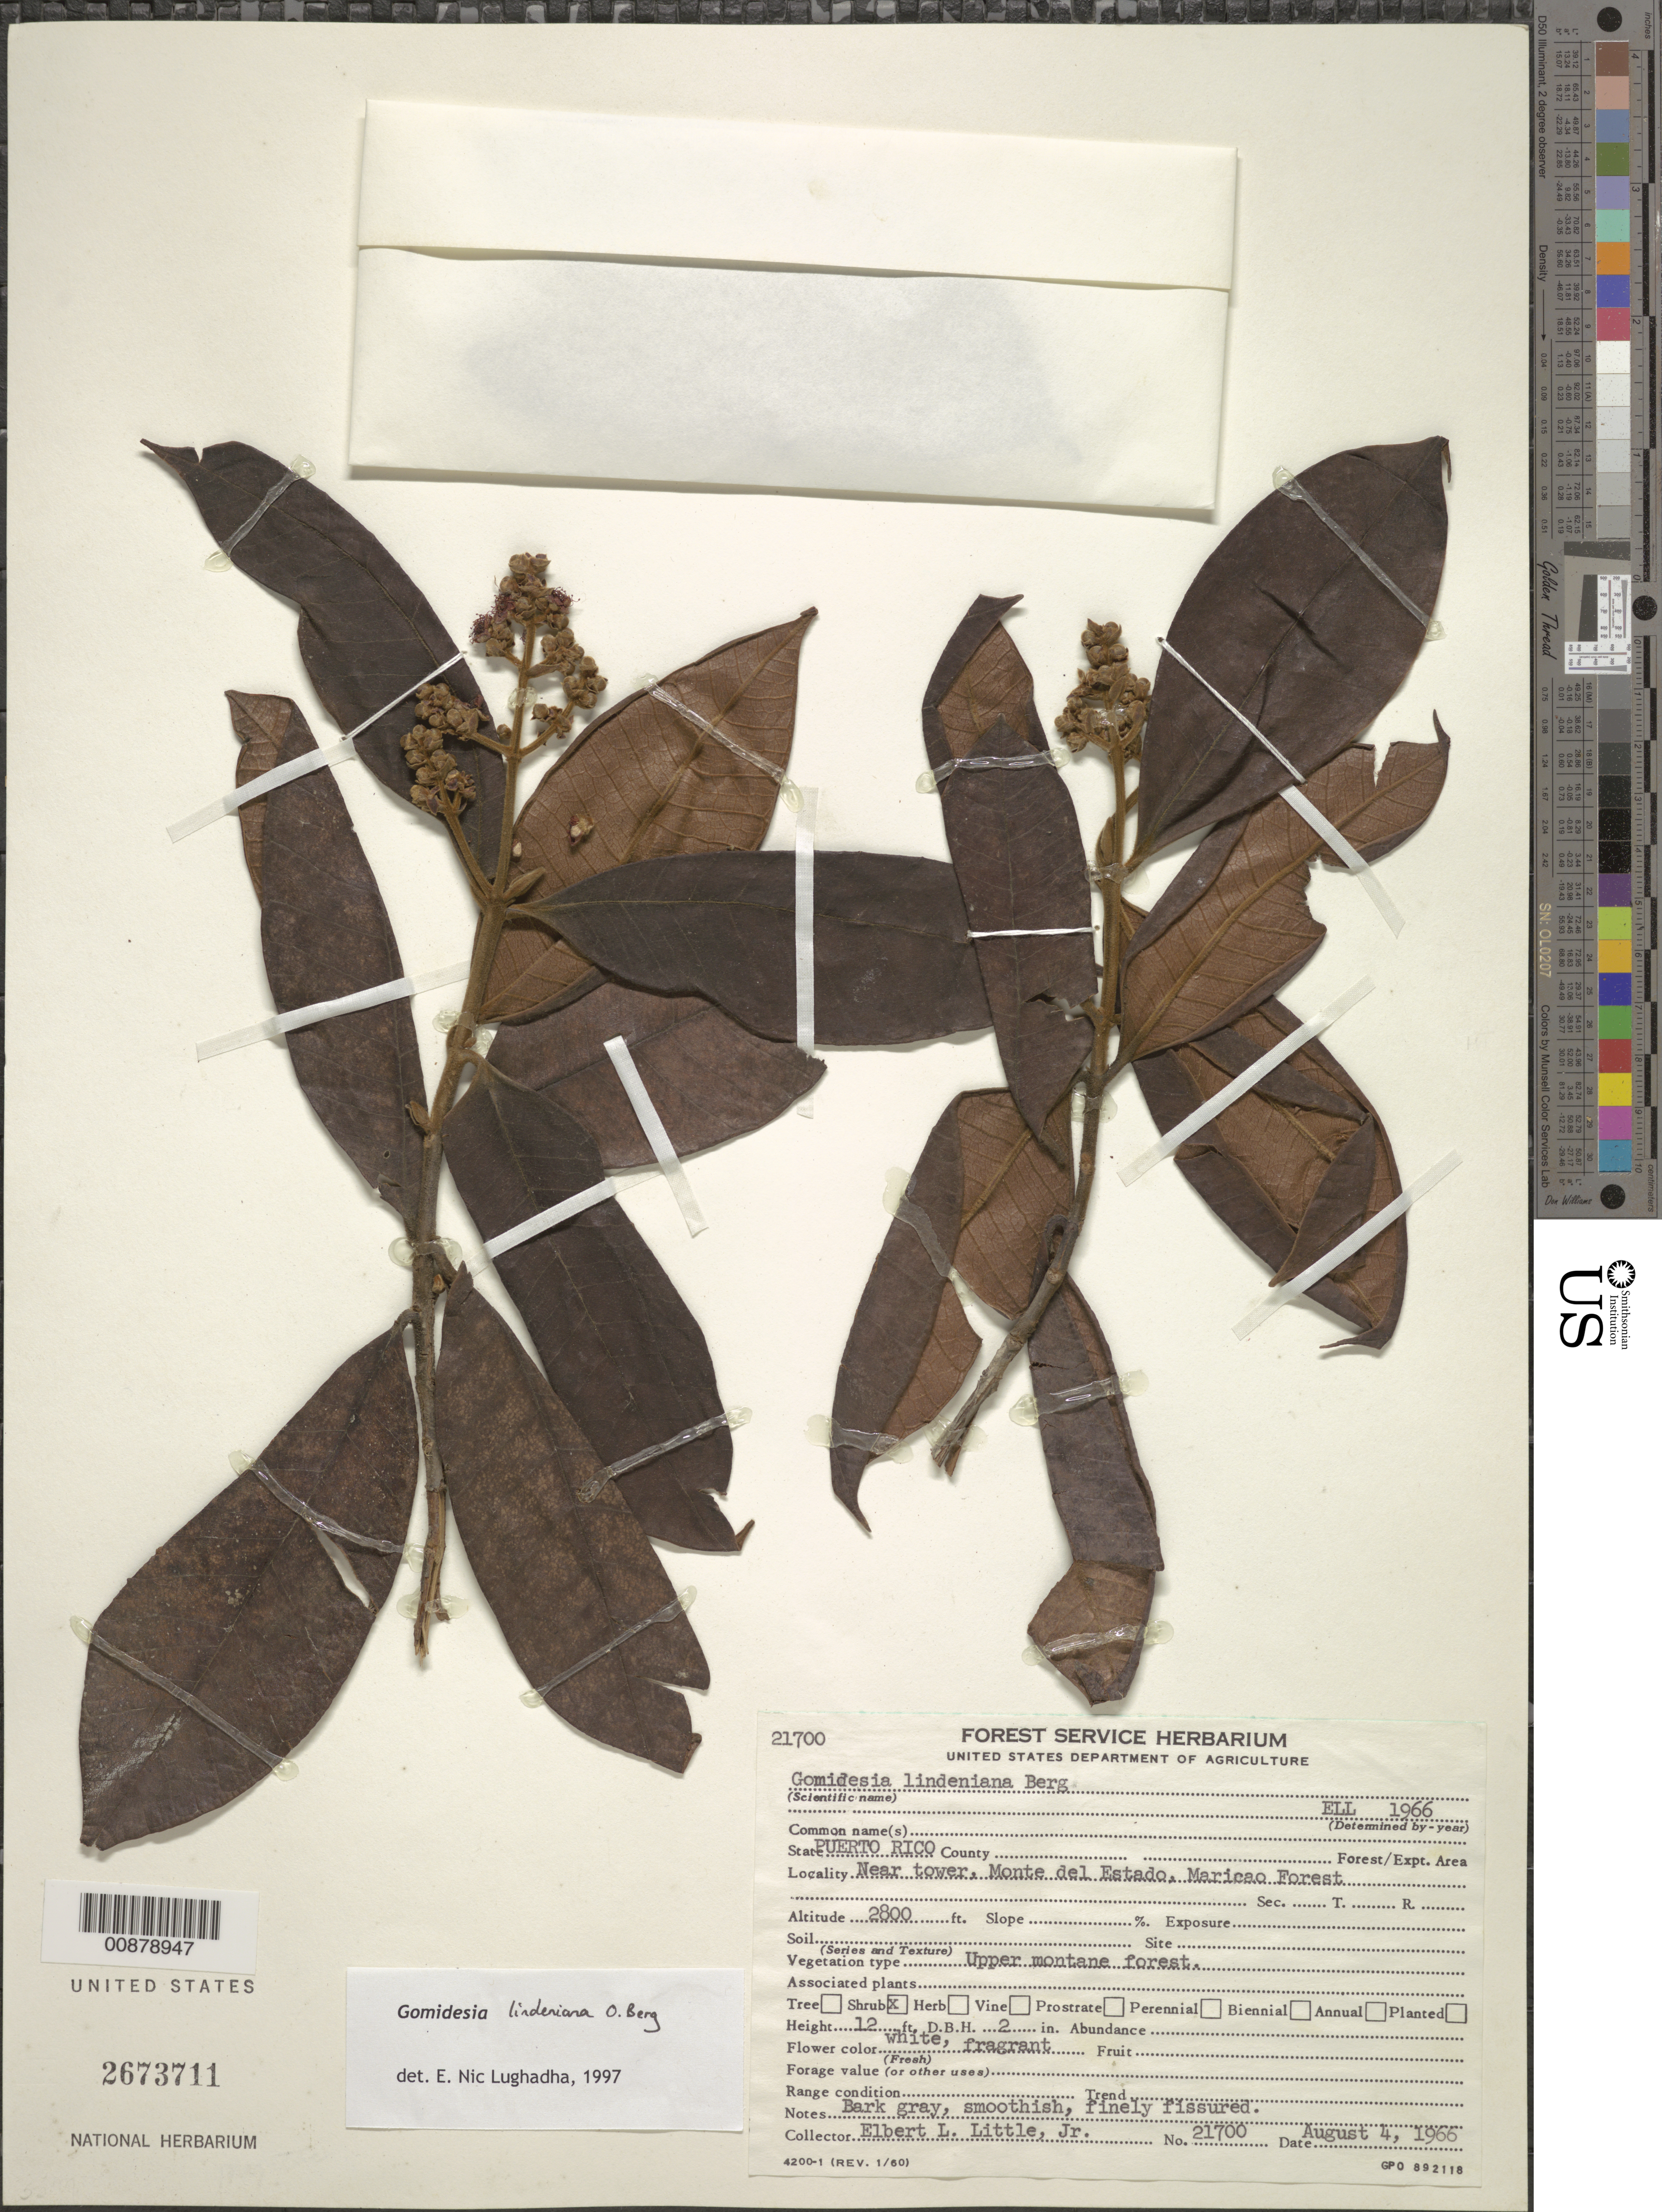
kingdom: Plantae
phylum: Tracheophyta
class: Magnoliopsida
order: Myrtales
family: Myrtaceae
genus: Myrcia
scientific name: Myrcia fenzliana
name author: O. Berg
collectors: E. L. Little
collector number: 21700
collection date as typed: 04 Aug 1966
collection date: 1966-08-04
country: Puerto Rico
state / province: Maricao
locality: Maricao Forest, near tower, Monte del Estado.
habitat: Upper montane forest.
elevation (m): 853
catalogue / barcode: US 2673711